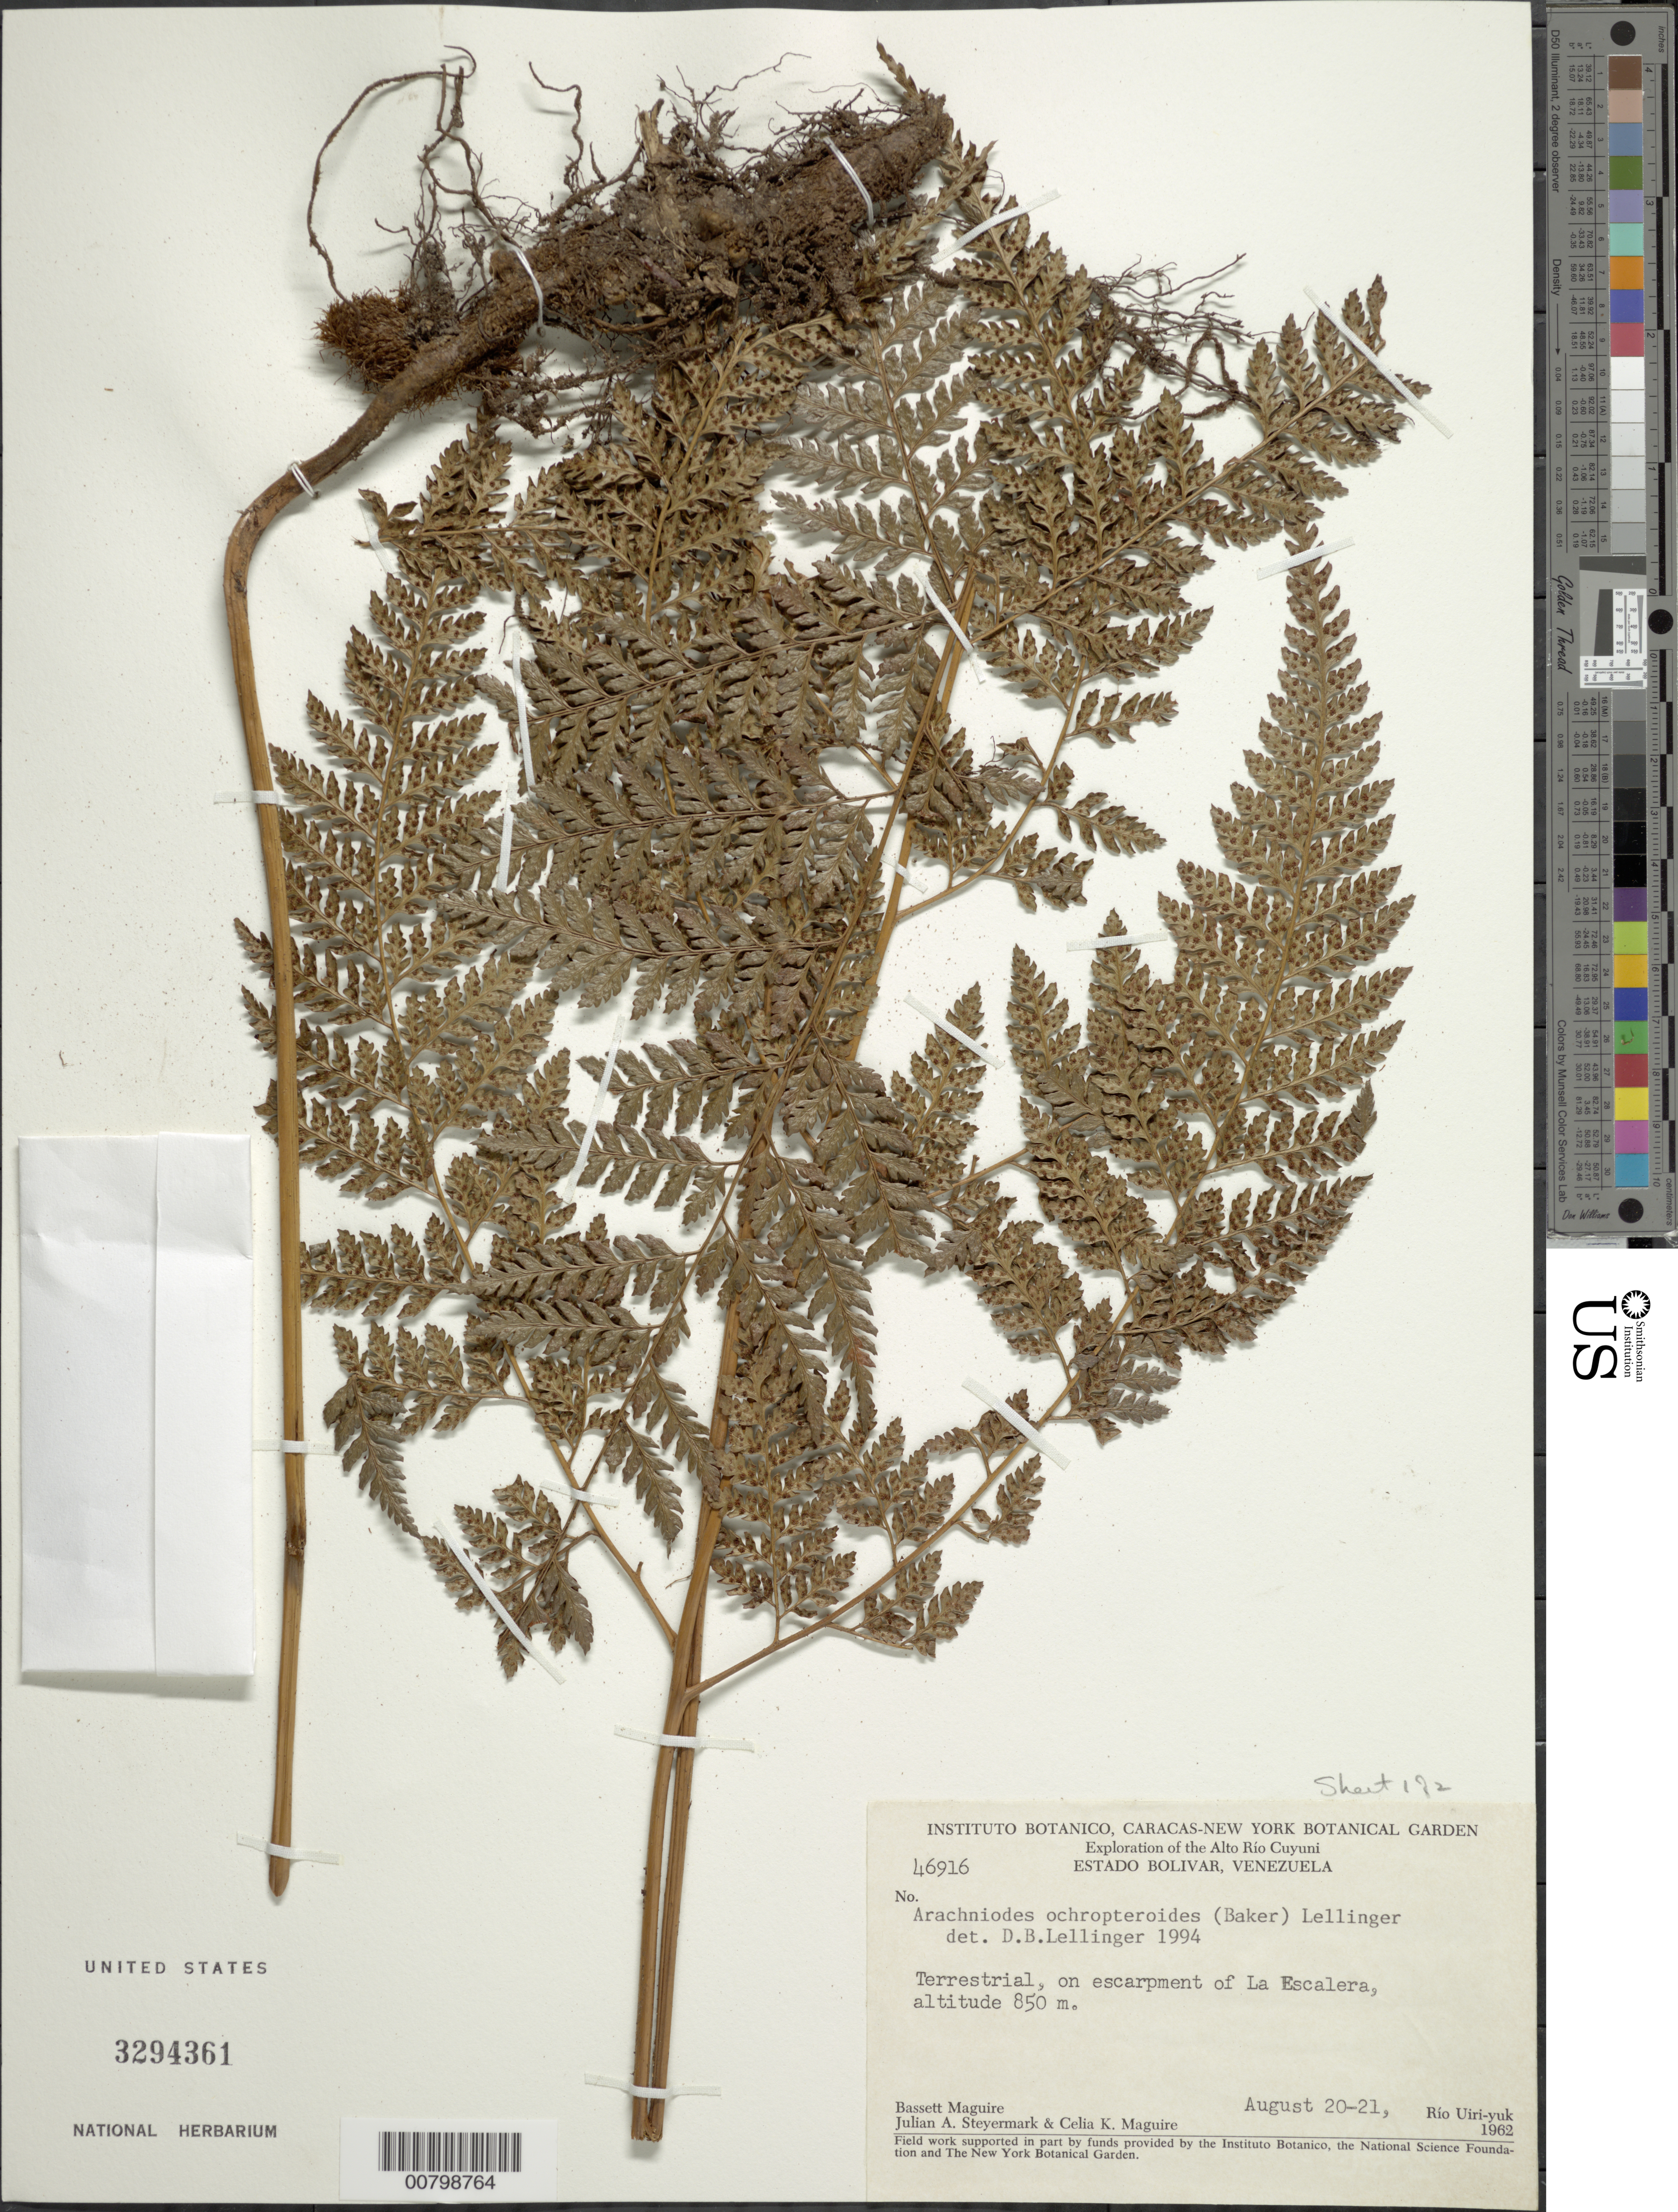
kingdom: Plantae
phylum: Tracheophyta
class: Polypodiopsida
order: Polypodiales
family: Dryopteridaceae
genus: Arachniodes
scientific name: Arachniodes ochropteroides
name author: (Baker) C. Chr.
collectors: B. Maguire, C. K. Maguire & J. Steyermark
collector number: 46916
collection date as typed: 20-Aug-62 to 21-Aug-62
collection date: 1962-08-20/1962-08-21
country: Venezuela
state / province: Bolívar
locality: Alto Río Cuyuni, Río Uiri-yuk, La Escalera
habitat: Escarpment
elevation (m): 850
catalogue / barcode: US 3294361